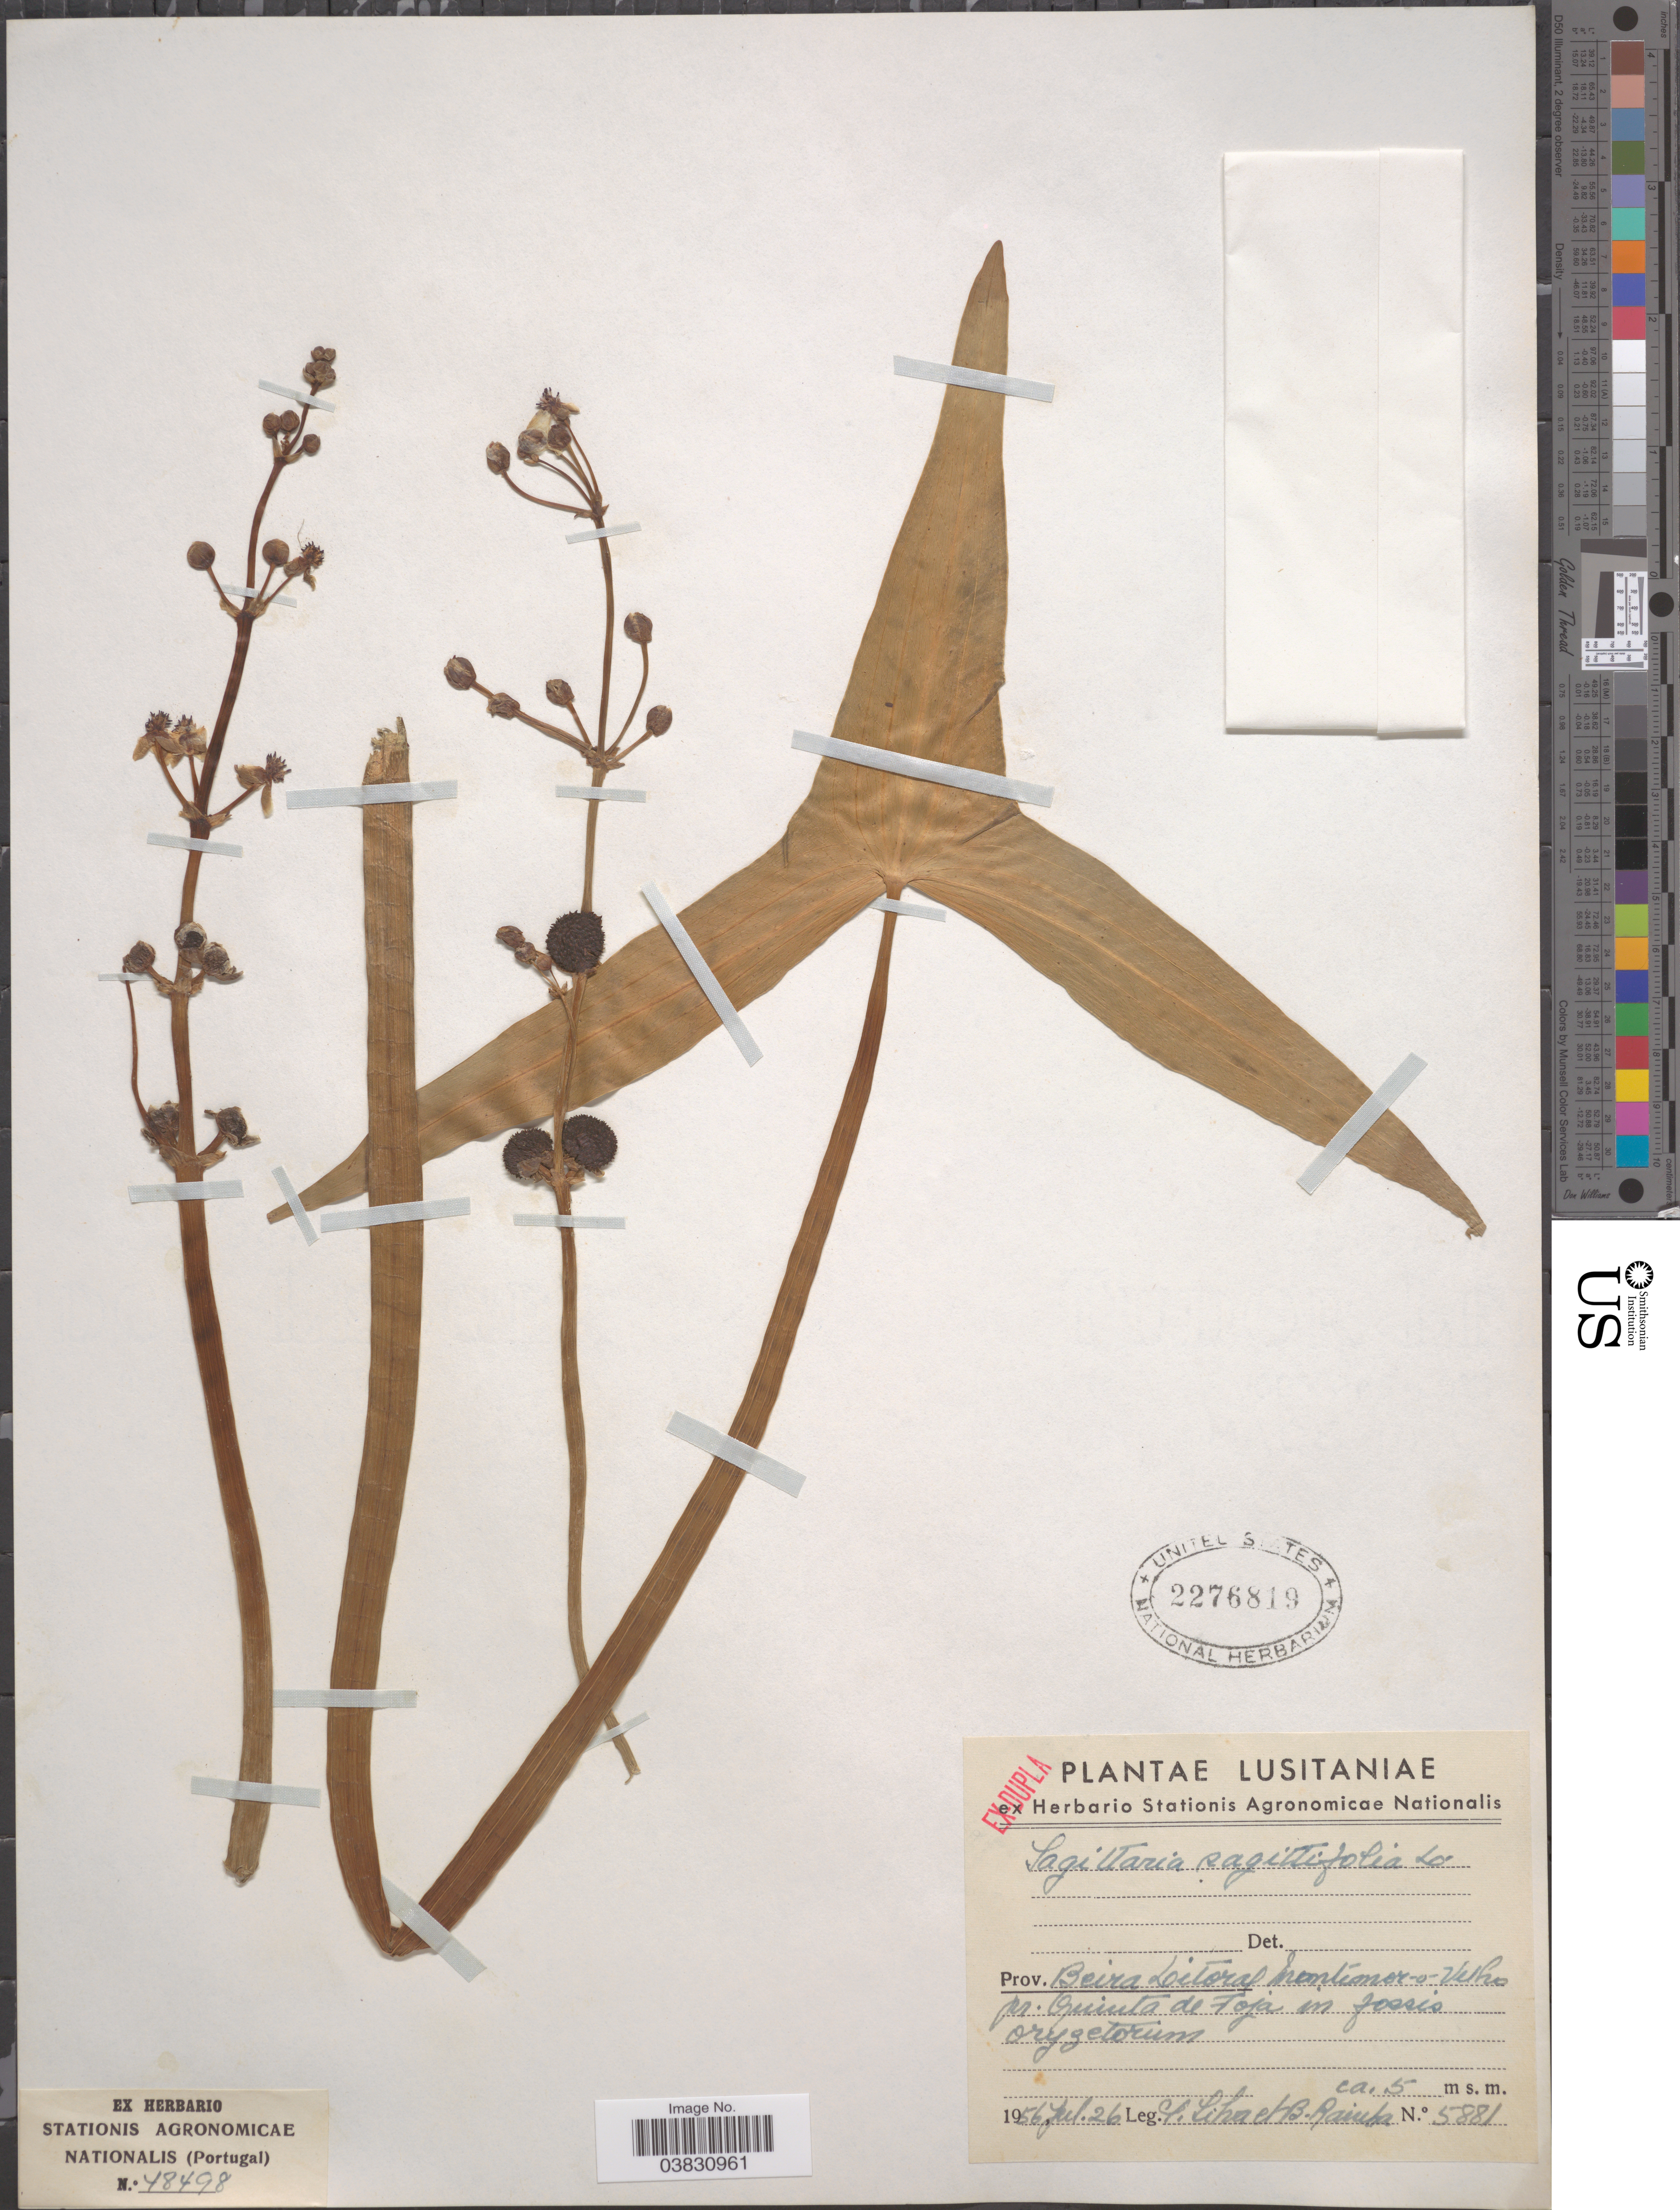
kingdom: Plantae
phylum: Tracheophyta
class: Liliopsida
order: Alismatales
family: Alismataceae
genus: Sagittaria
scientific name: Sagittaria sagittifolia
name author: L.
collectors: S. Silva & B. Rainha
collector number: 5881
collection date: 1956-07-26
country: Portugal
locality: Lusitaniae. Prov. Beira Litoral montionor-o- Velho pr. Quinta de Foja in fossis orygetorum.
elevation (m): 5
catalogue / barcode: US 2276819